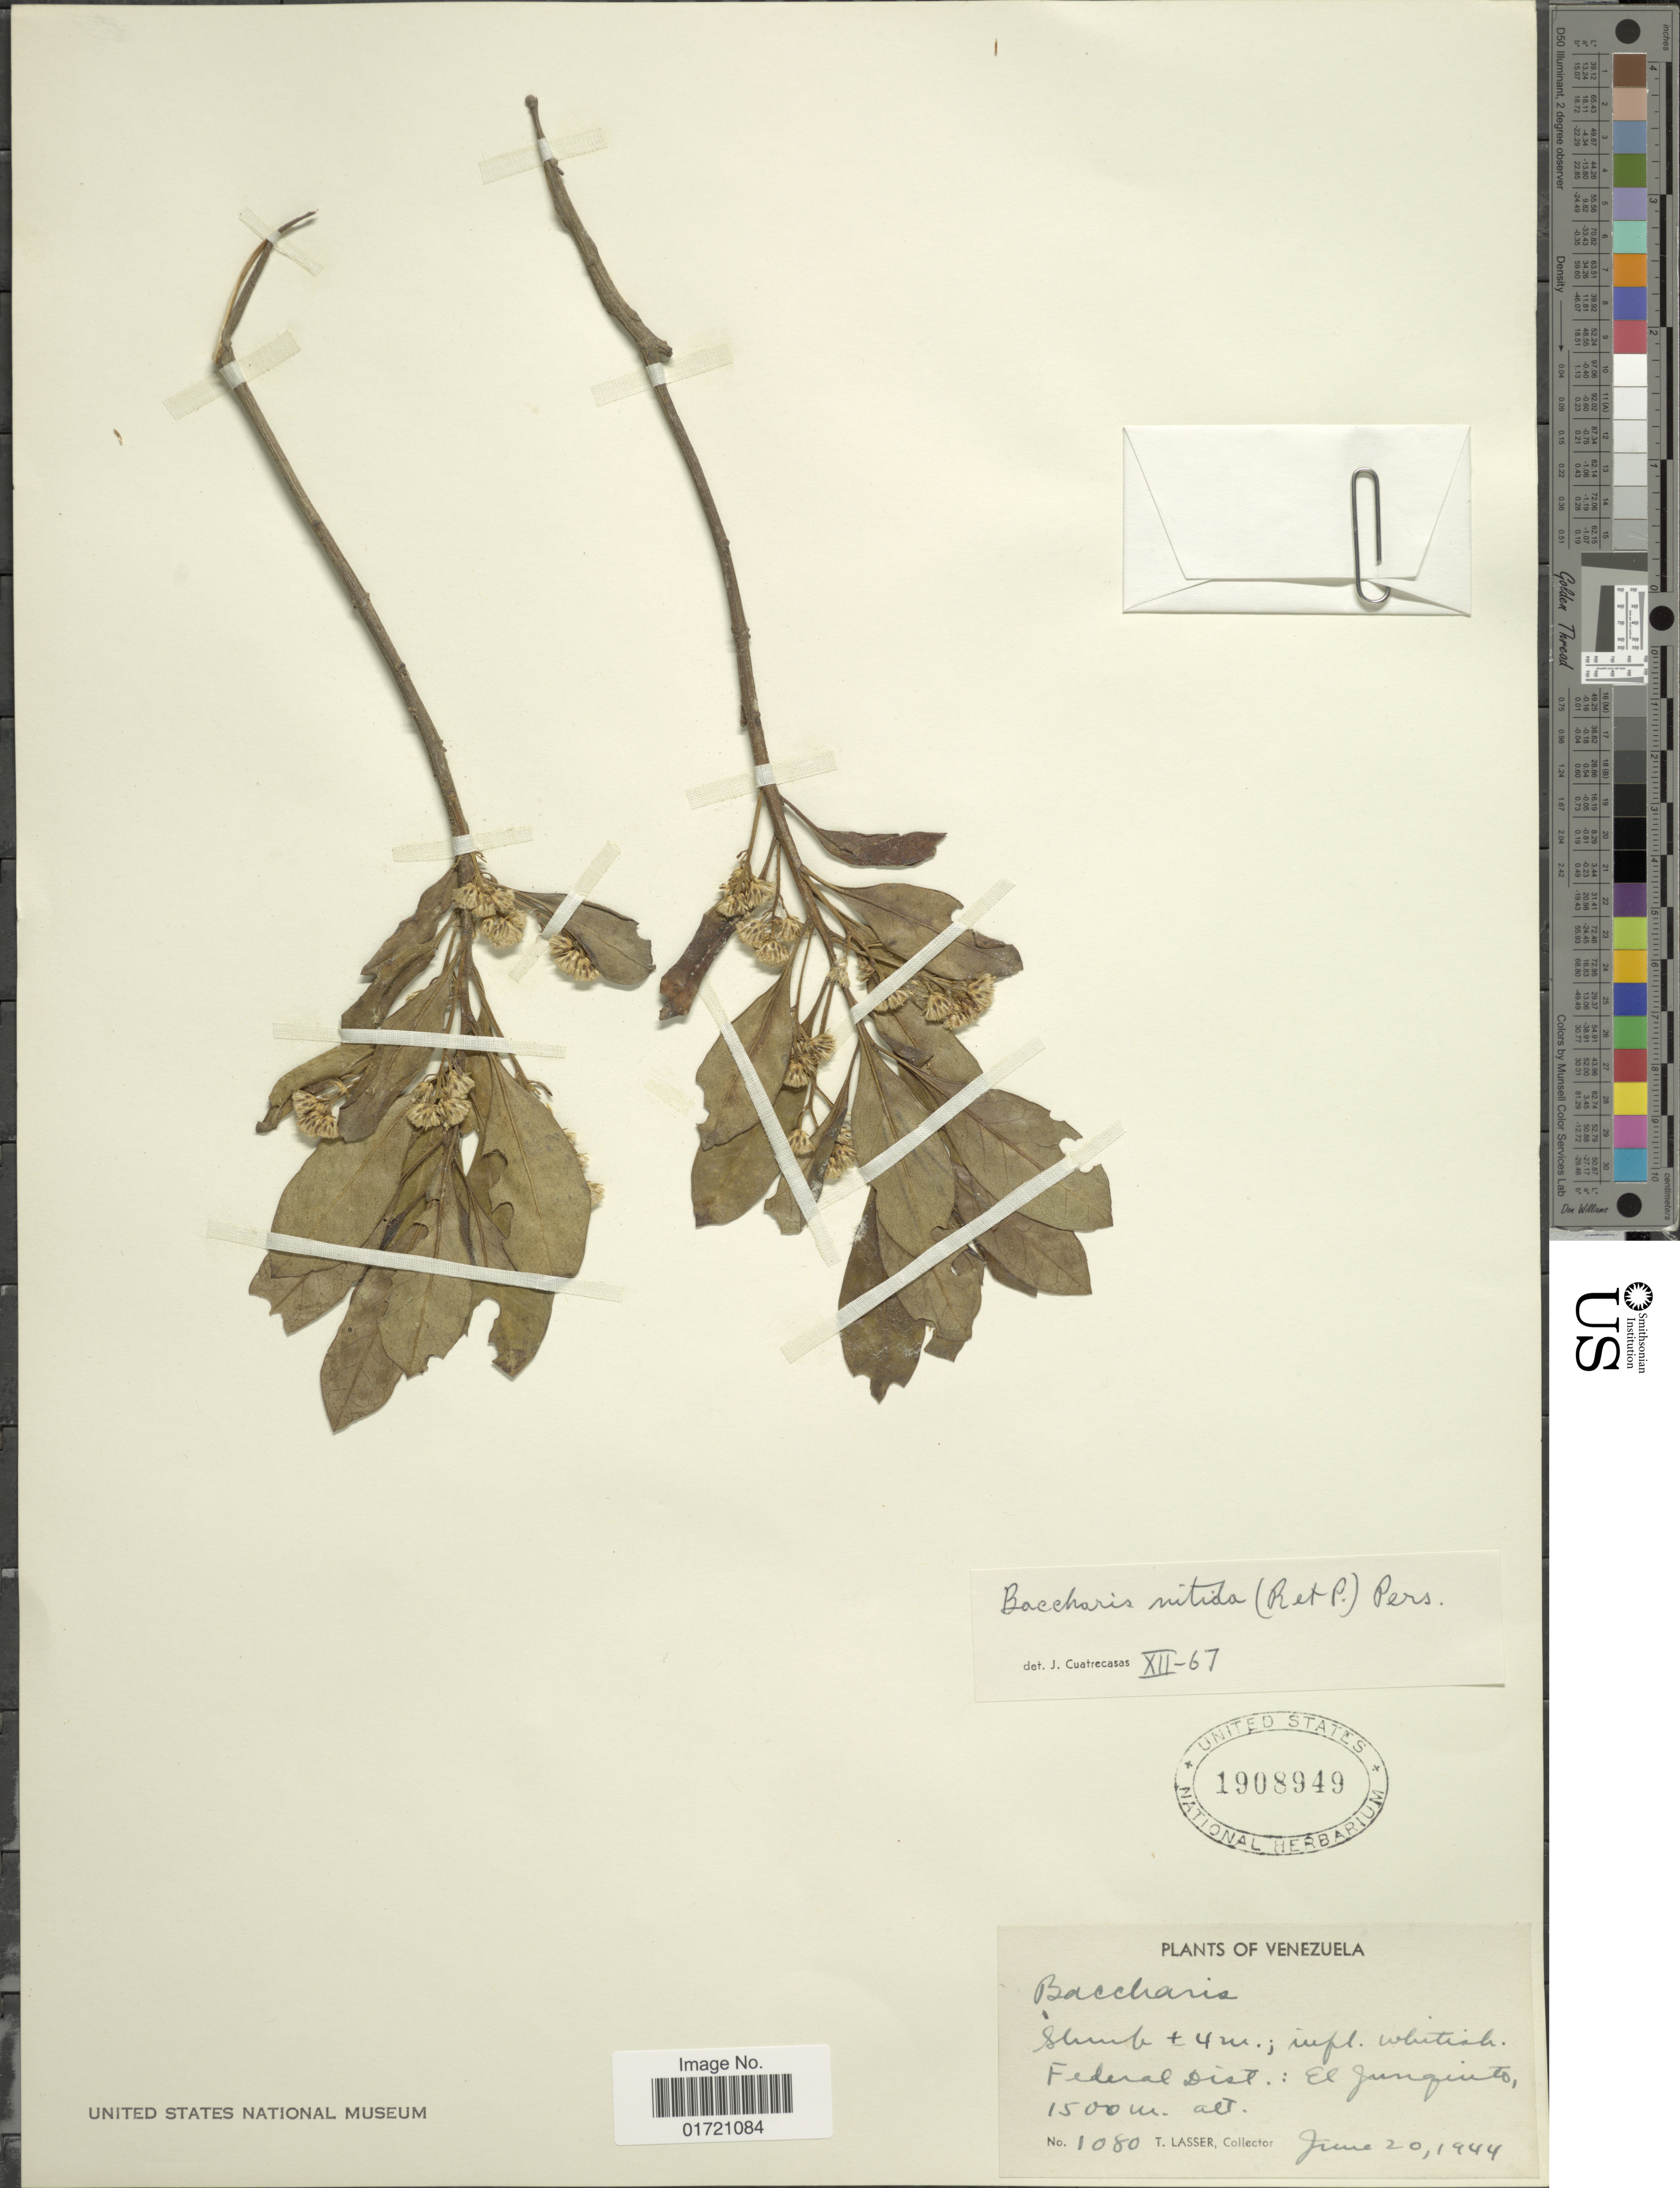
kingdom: Plantae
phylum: Tracheophyta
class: Magnoliopsida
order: Asterales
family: Asteraceae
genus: Baccharis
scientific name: Baccharis nitida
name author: (Ruiz & Pav.) Pers.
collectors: T. Lasser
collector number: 1080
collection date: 1944-06-20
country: Venezuela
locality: Federal Dist: El Junquito.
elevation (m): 1500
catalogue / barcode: US 1908949